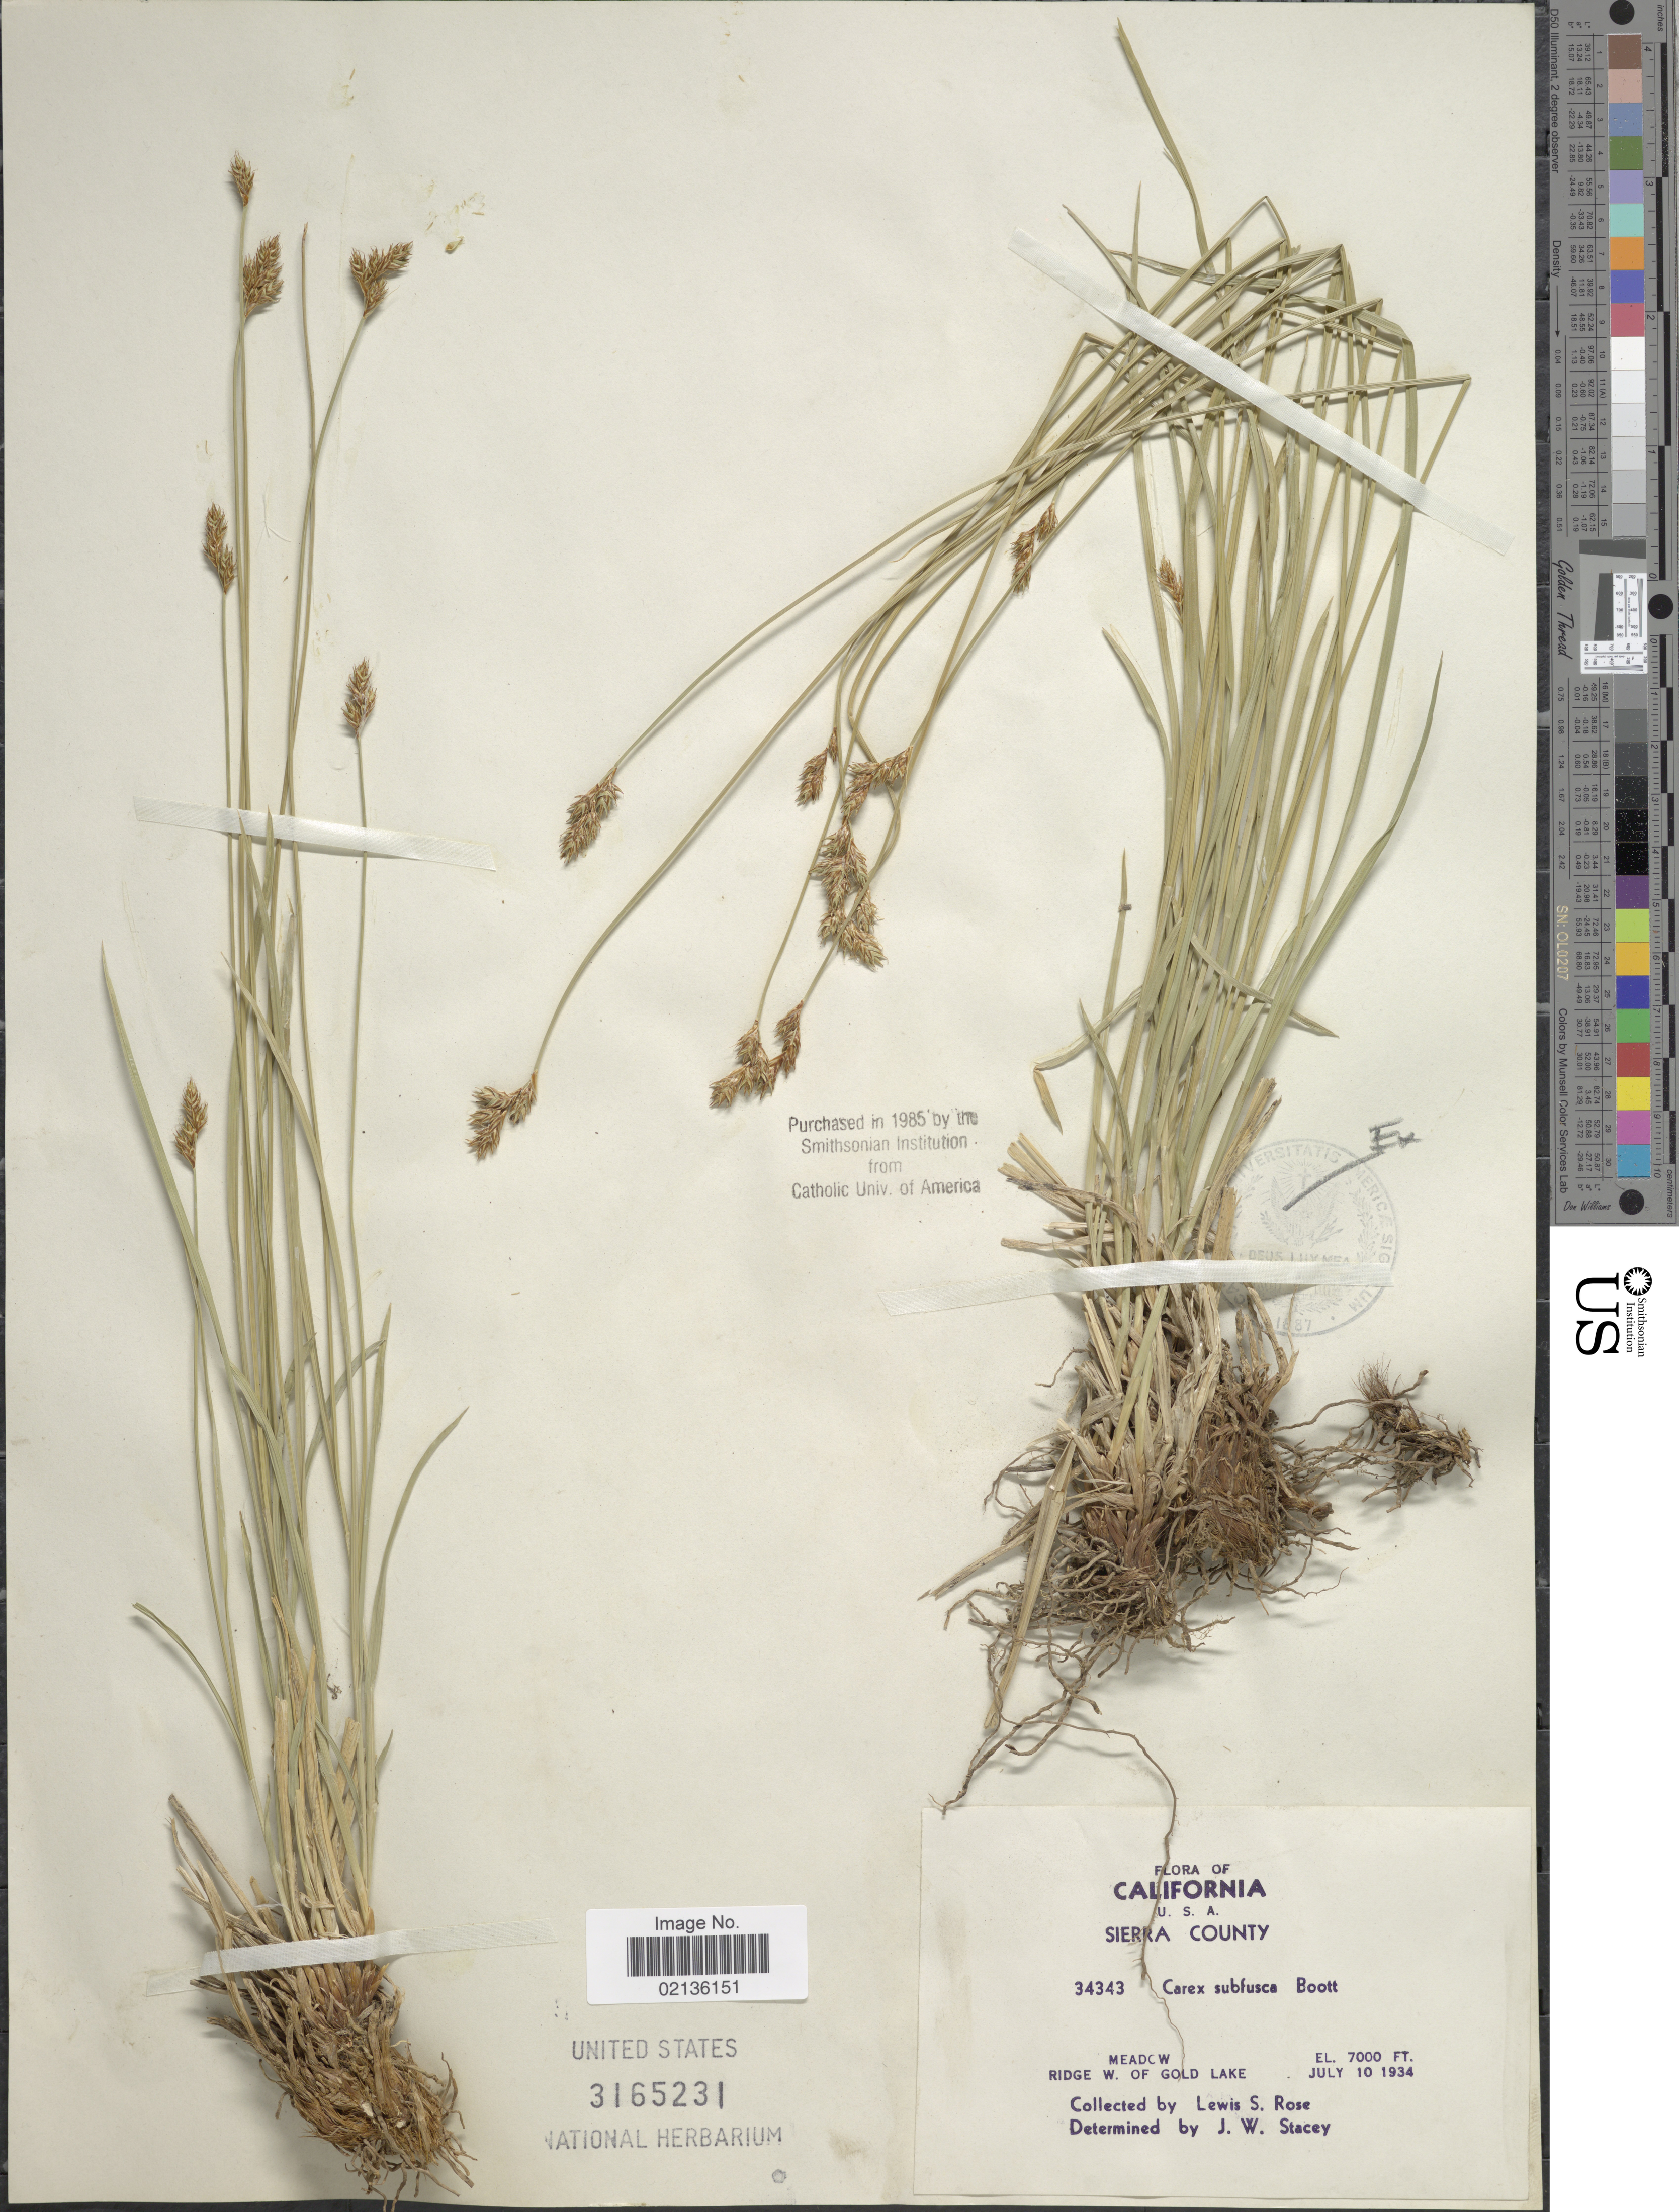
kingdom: Plantae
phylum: Tracheophyta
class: Liliopsida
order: Poales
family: Cyperaceae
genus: Carex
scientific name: Carex subfusca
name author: W. Boott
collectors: L. S. Rose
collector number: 34343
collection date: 1934-07-10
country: United States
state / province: California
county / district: Sierra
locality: Sierra County, Meadow Ridge W. of Gold Lake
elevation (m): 2134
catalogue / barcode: US 3165231